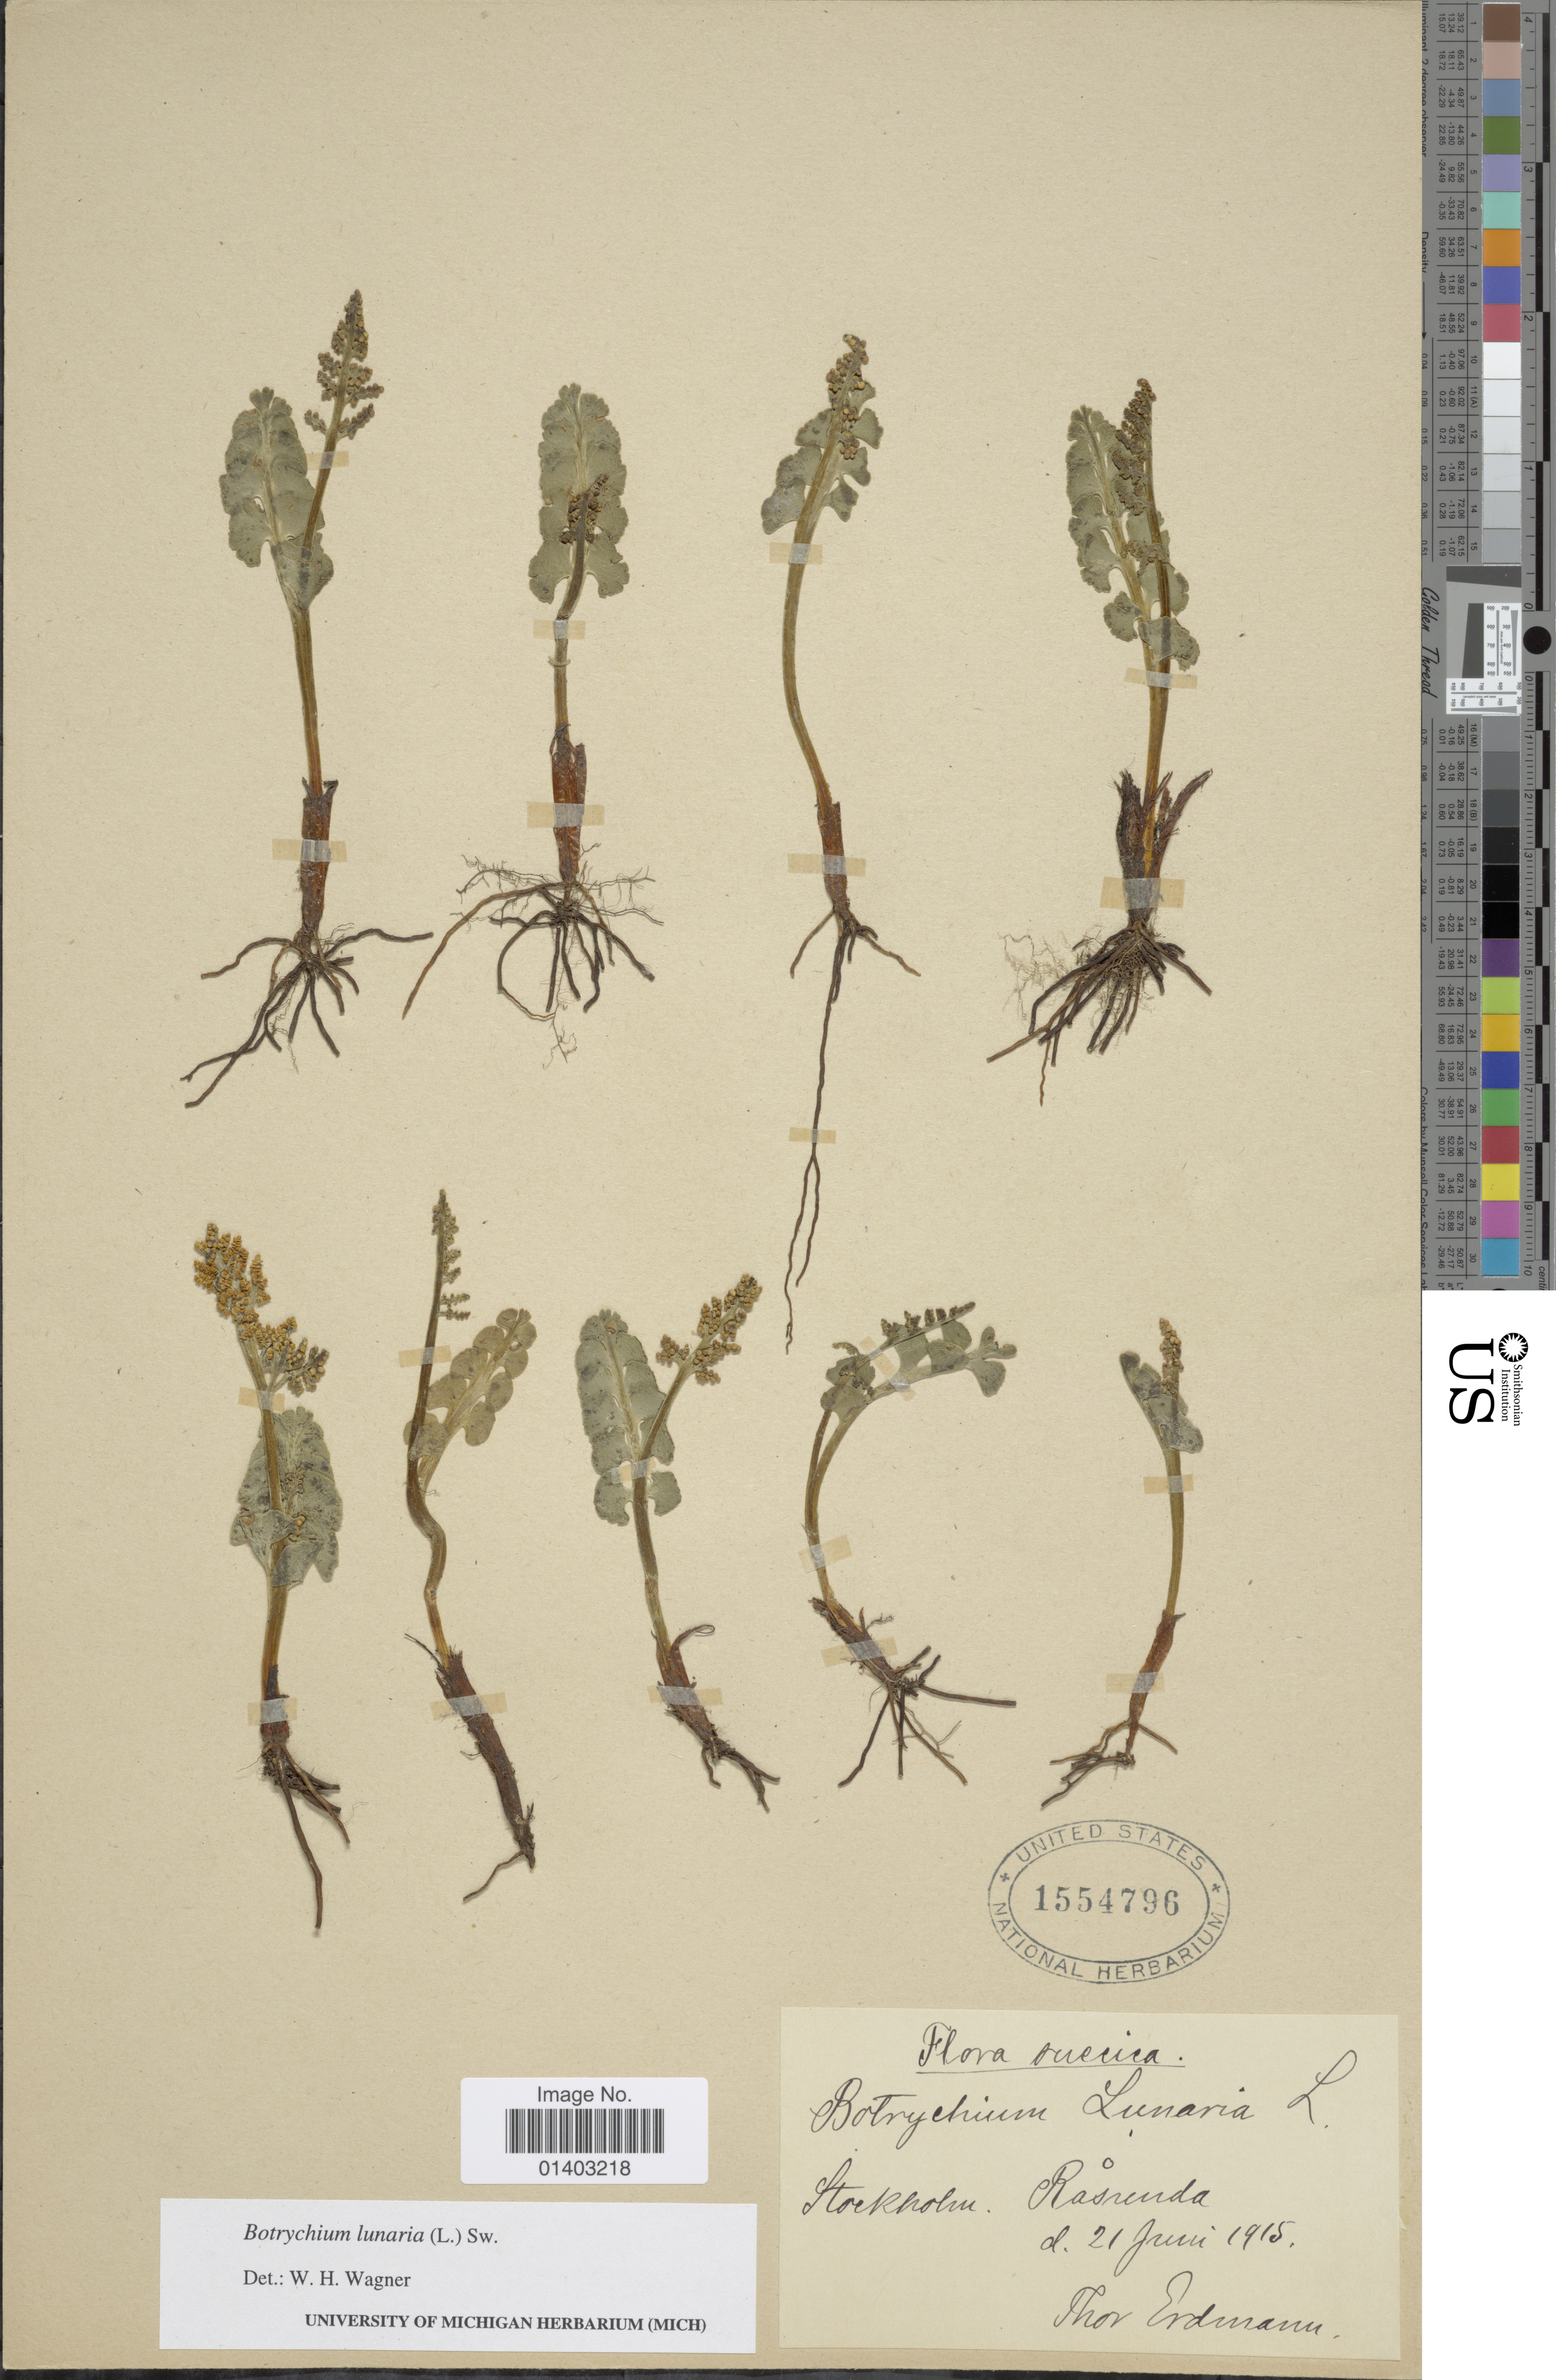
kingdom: Plantae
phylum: Tracheophyta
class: Polypodiopsida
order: Ophioglossales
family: Ophioglossaceae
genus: Botrychium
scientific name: Botrychium lunaria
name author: (L.) Sw.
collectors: T. Erdmann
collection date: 1915-06-21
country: Sweden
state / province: Stockholm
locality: Råsunda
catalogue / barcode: US 1554796